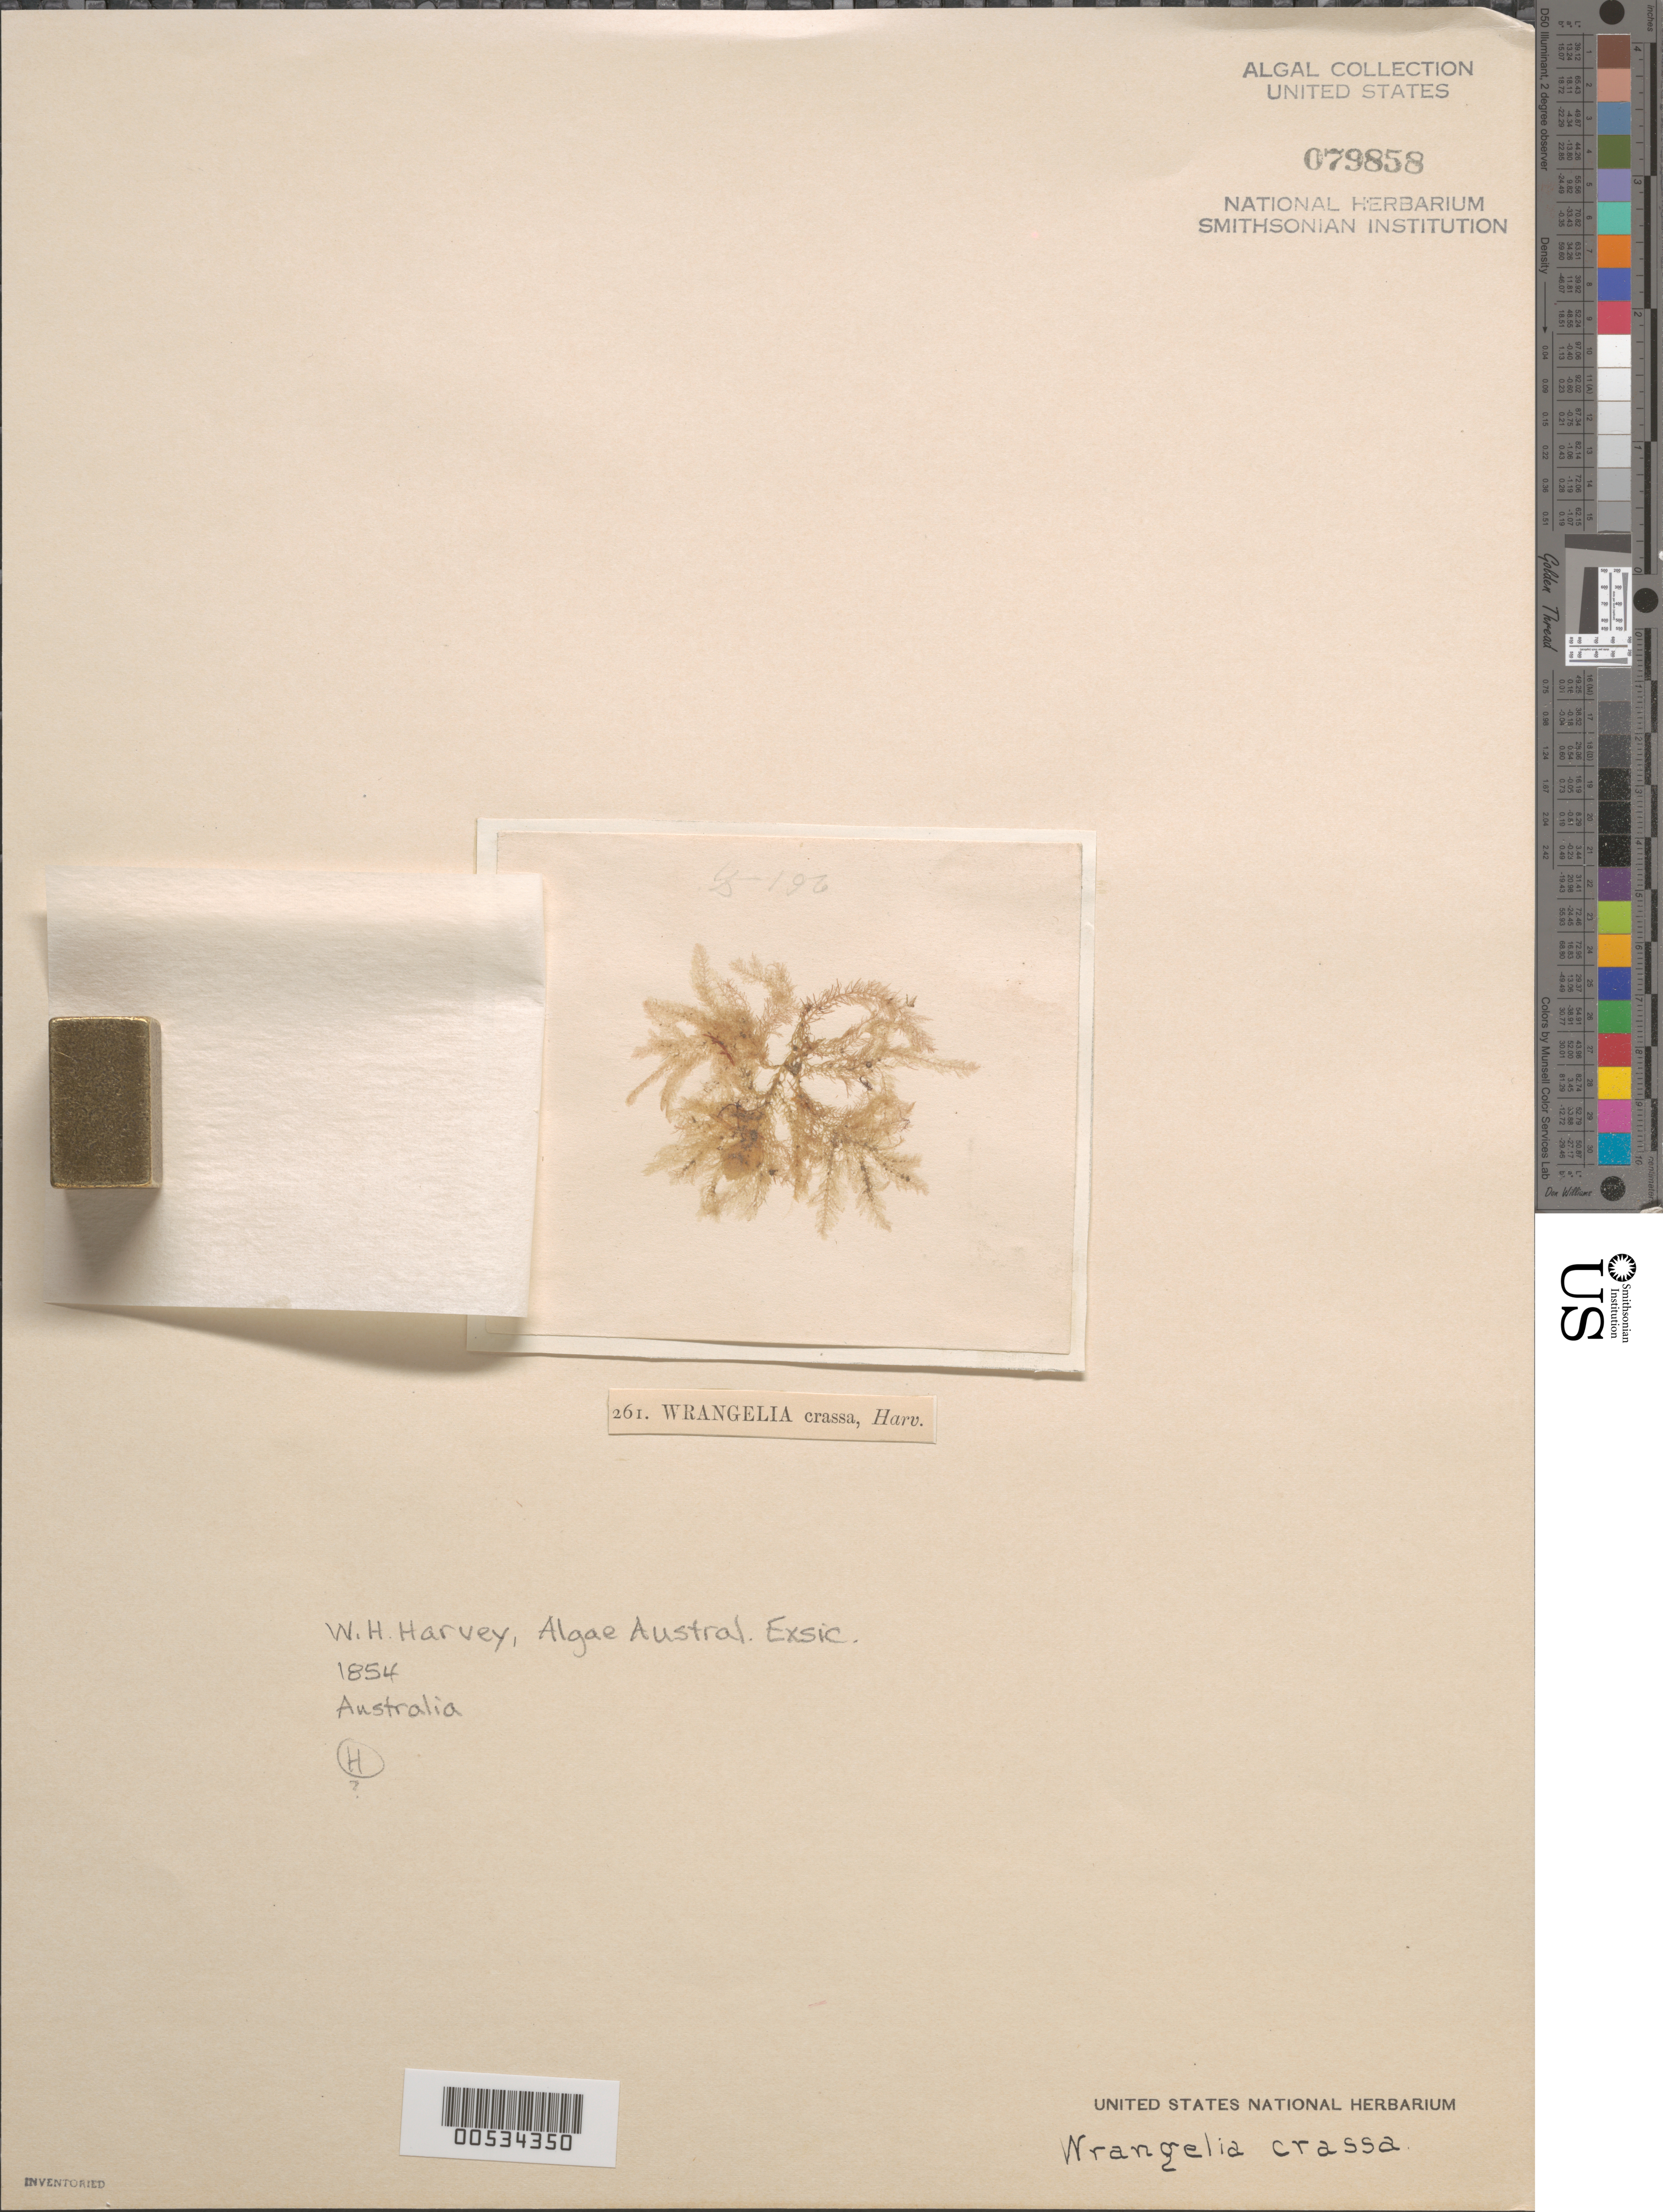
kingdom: Plantae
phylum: Rhodophyta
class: Florideophyceae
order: Ceramiales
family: Wrangeliaceae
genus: Involucrana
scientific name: Involucrana crassa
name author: (Hook. f. & Harv.) Gordon-Mills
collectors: W. Harvey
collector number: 261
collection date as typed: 1854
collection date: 1854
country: Australia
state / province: Western Australia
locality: Princess Royal Harbor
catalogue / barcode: US 79858